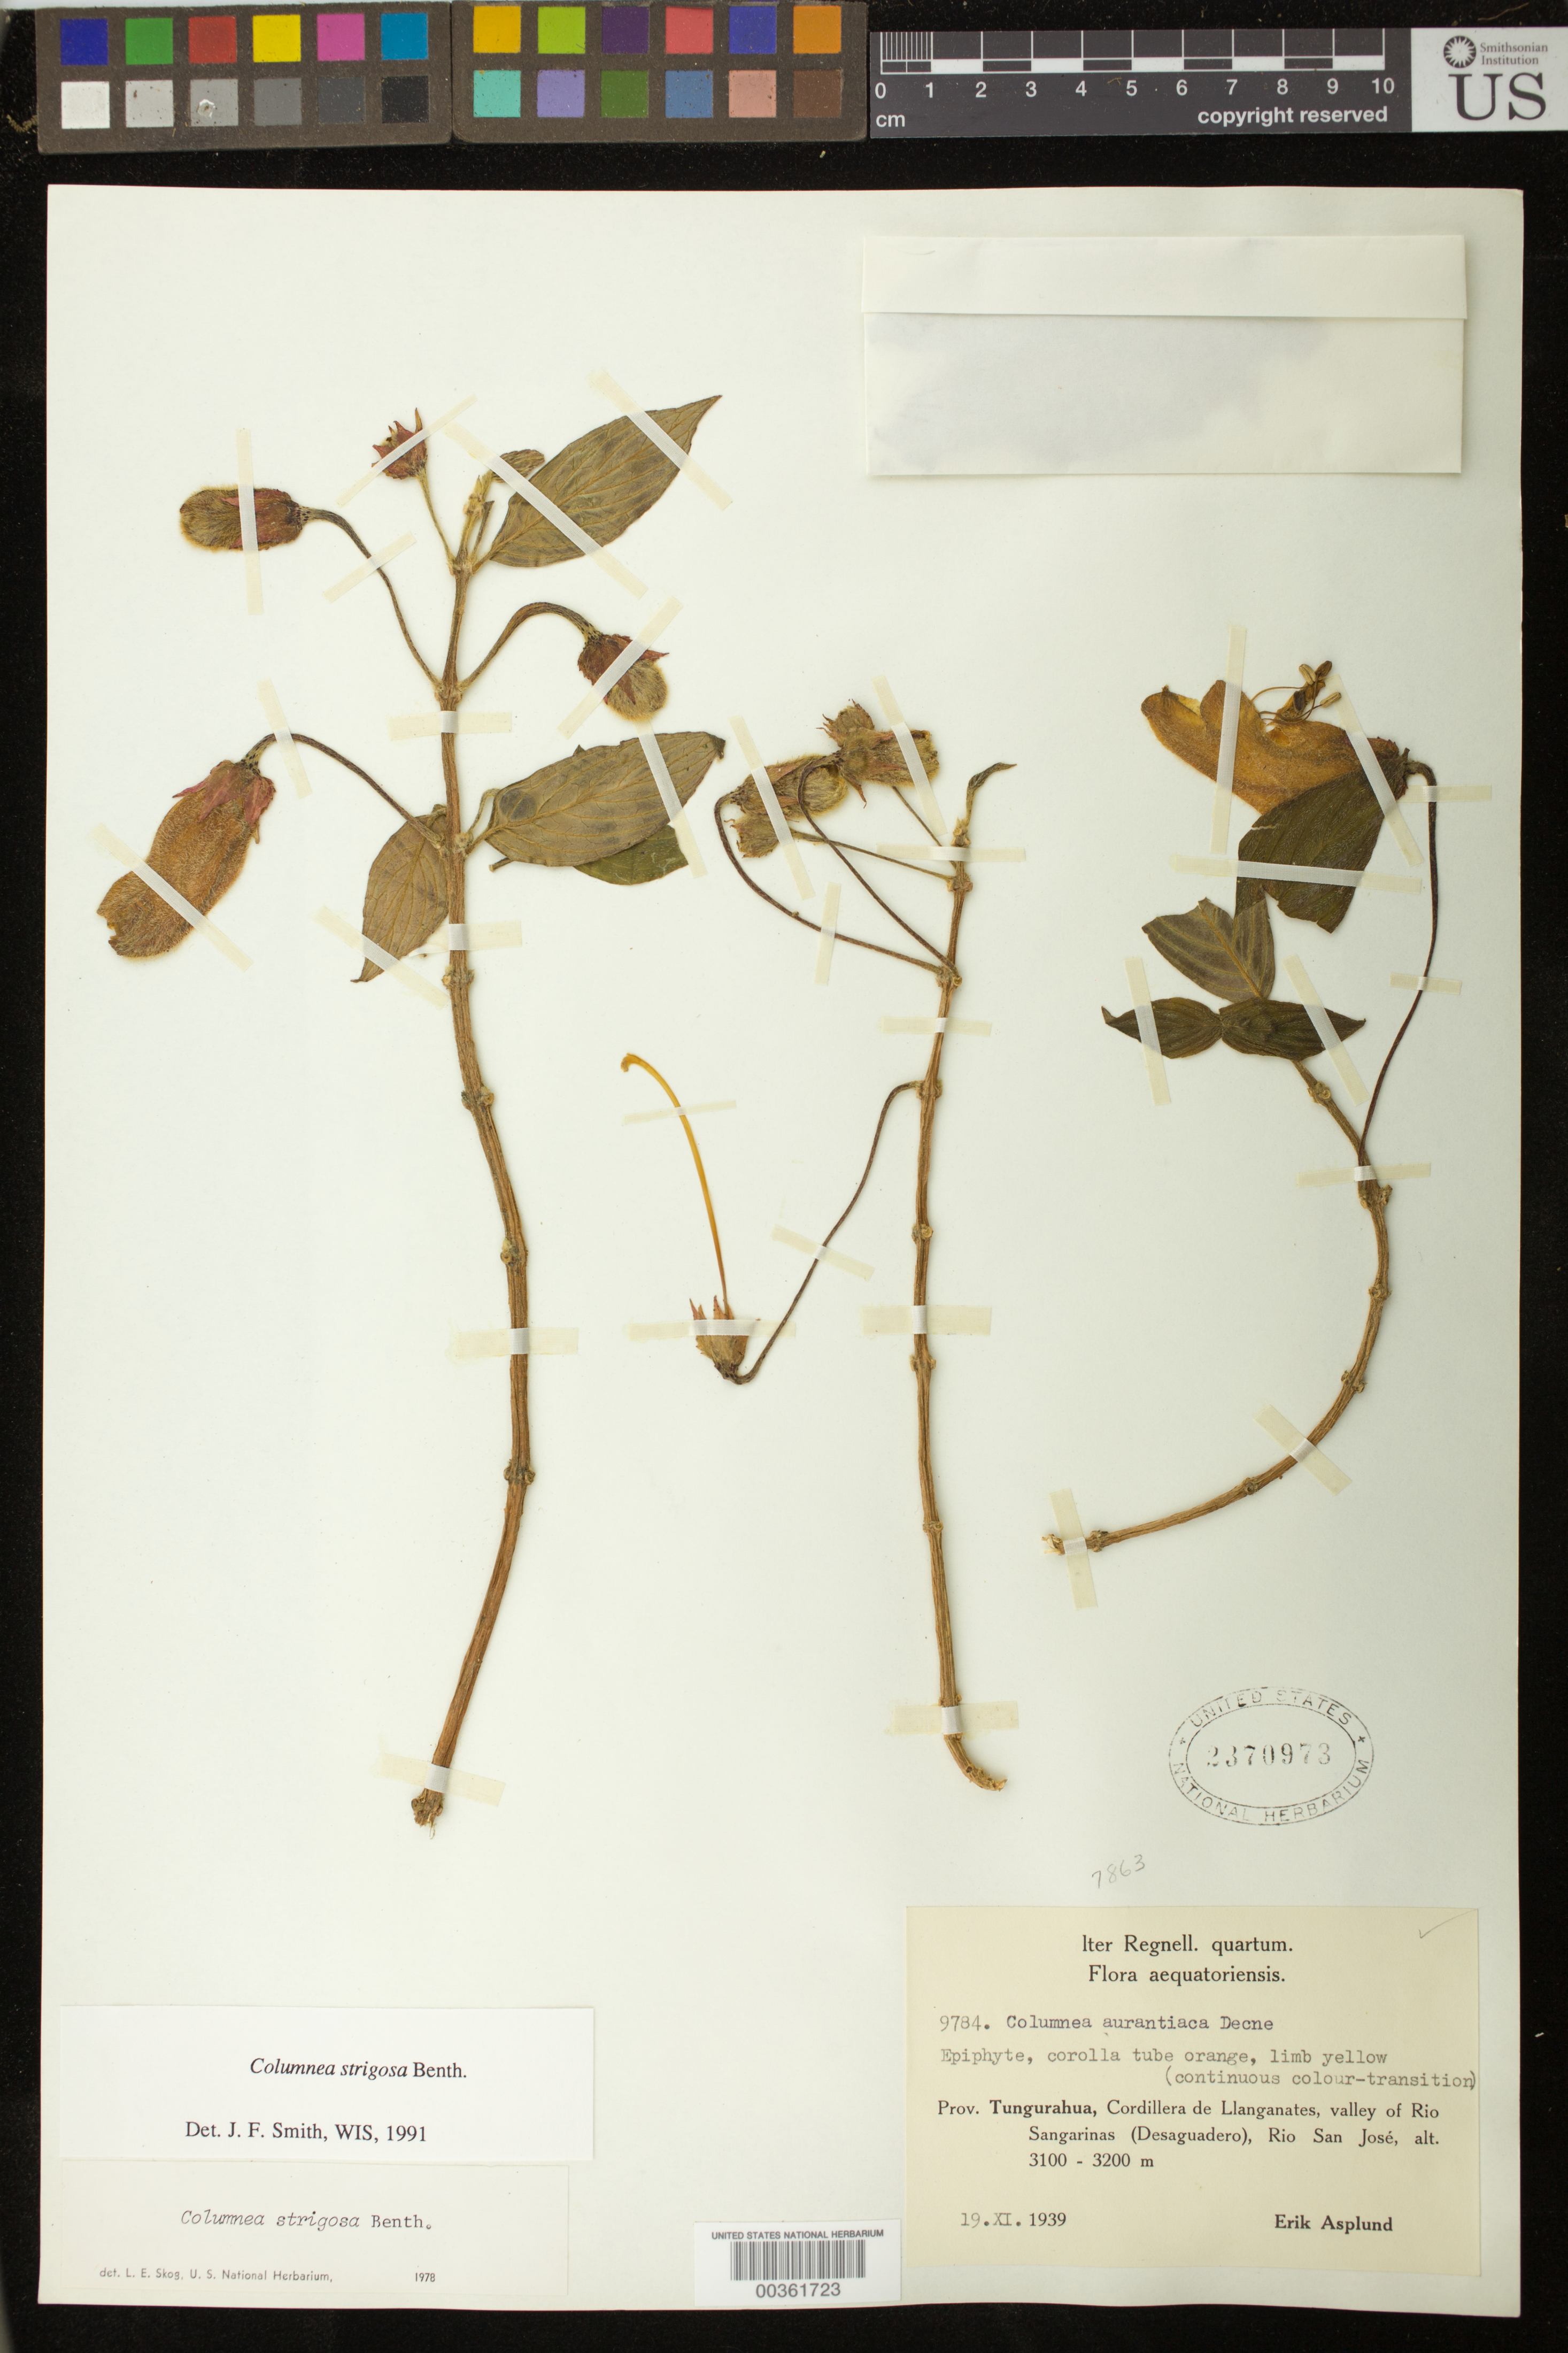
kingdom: Plantae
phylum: Tracheophyta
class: Magnoliopsida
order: Lamiales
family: Gesneriaceae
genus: Columnea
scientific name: Columnea strigosa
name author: Benth.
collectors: E. Asplund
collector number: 9784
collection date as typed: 19 Nov 1939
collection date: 1939-11-19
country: Ecuador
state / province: Tungurahua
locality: Cordillera de Llanganates, valley of Rio Sangarinas, Rio San Jose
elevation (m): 3100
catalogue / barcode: US 2370973